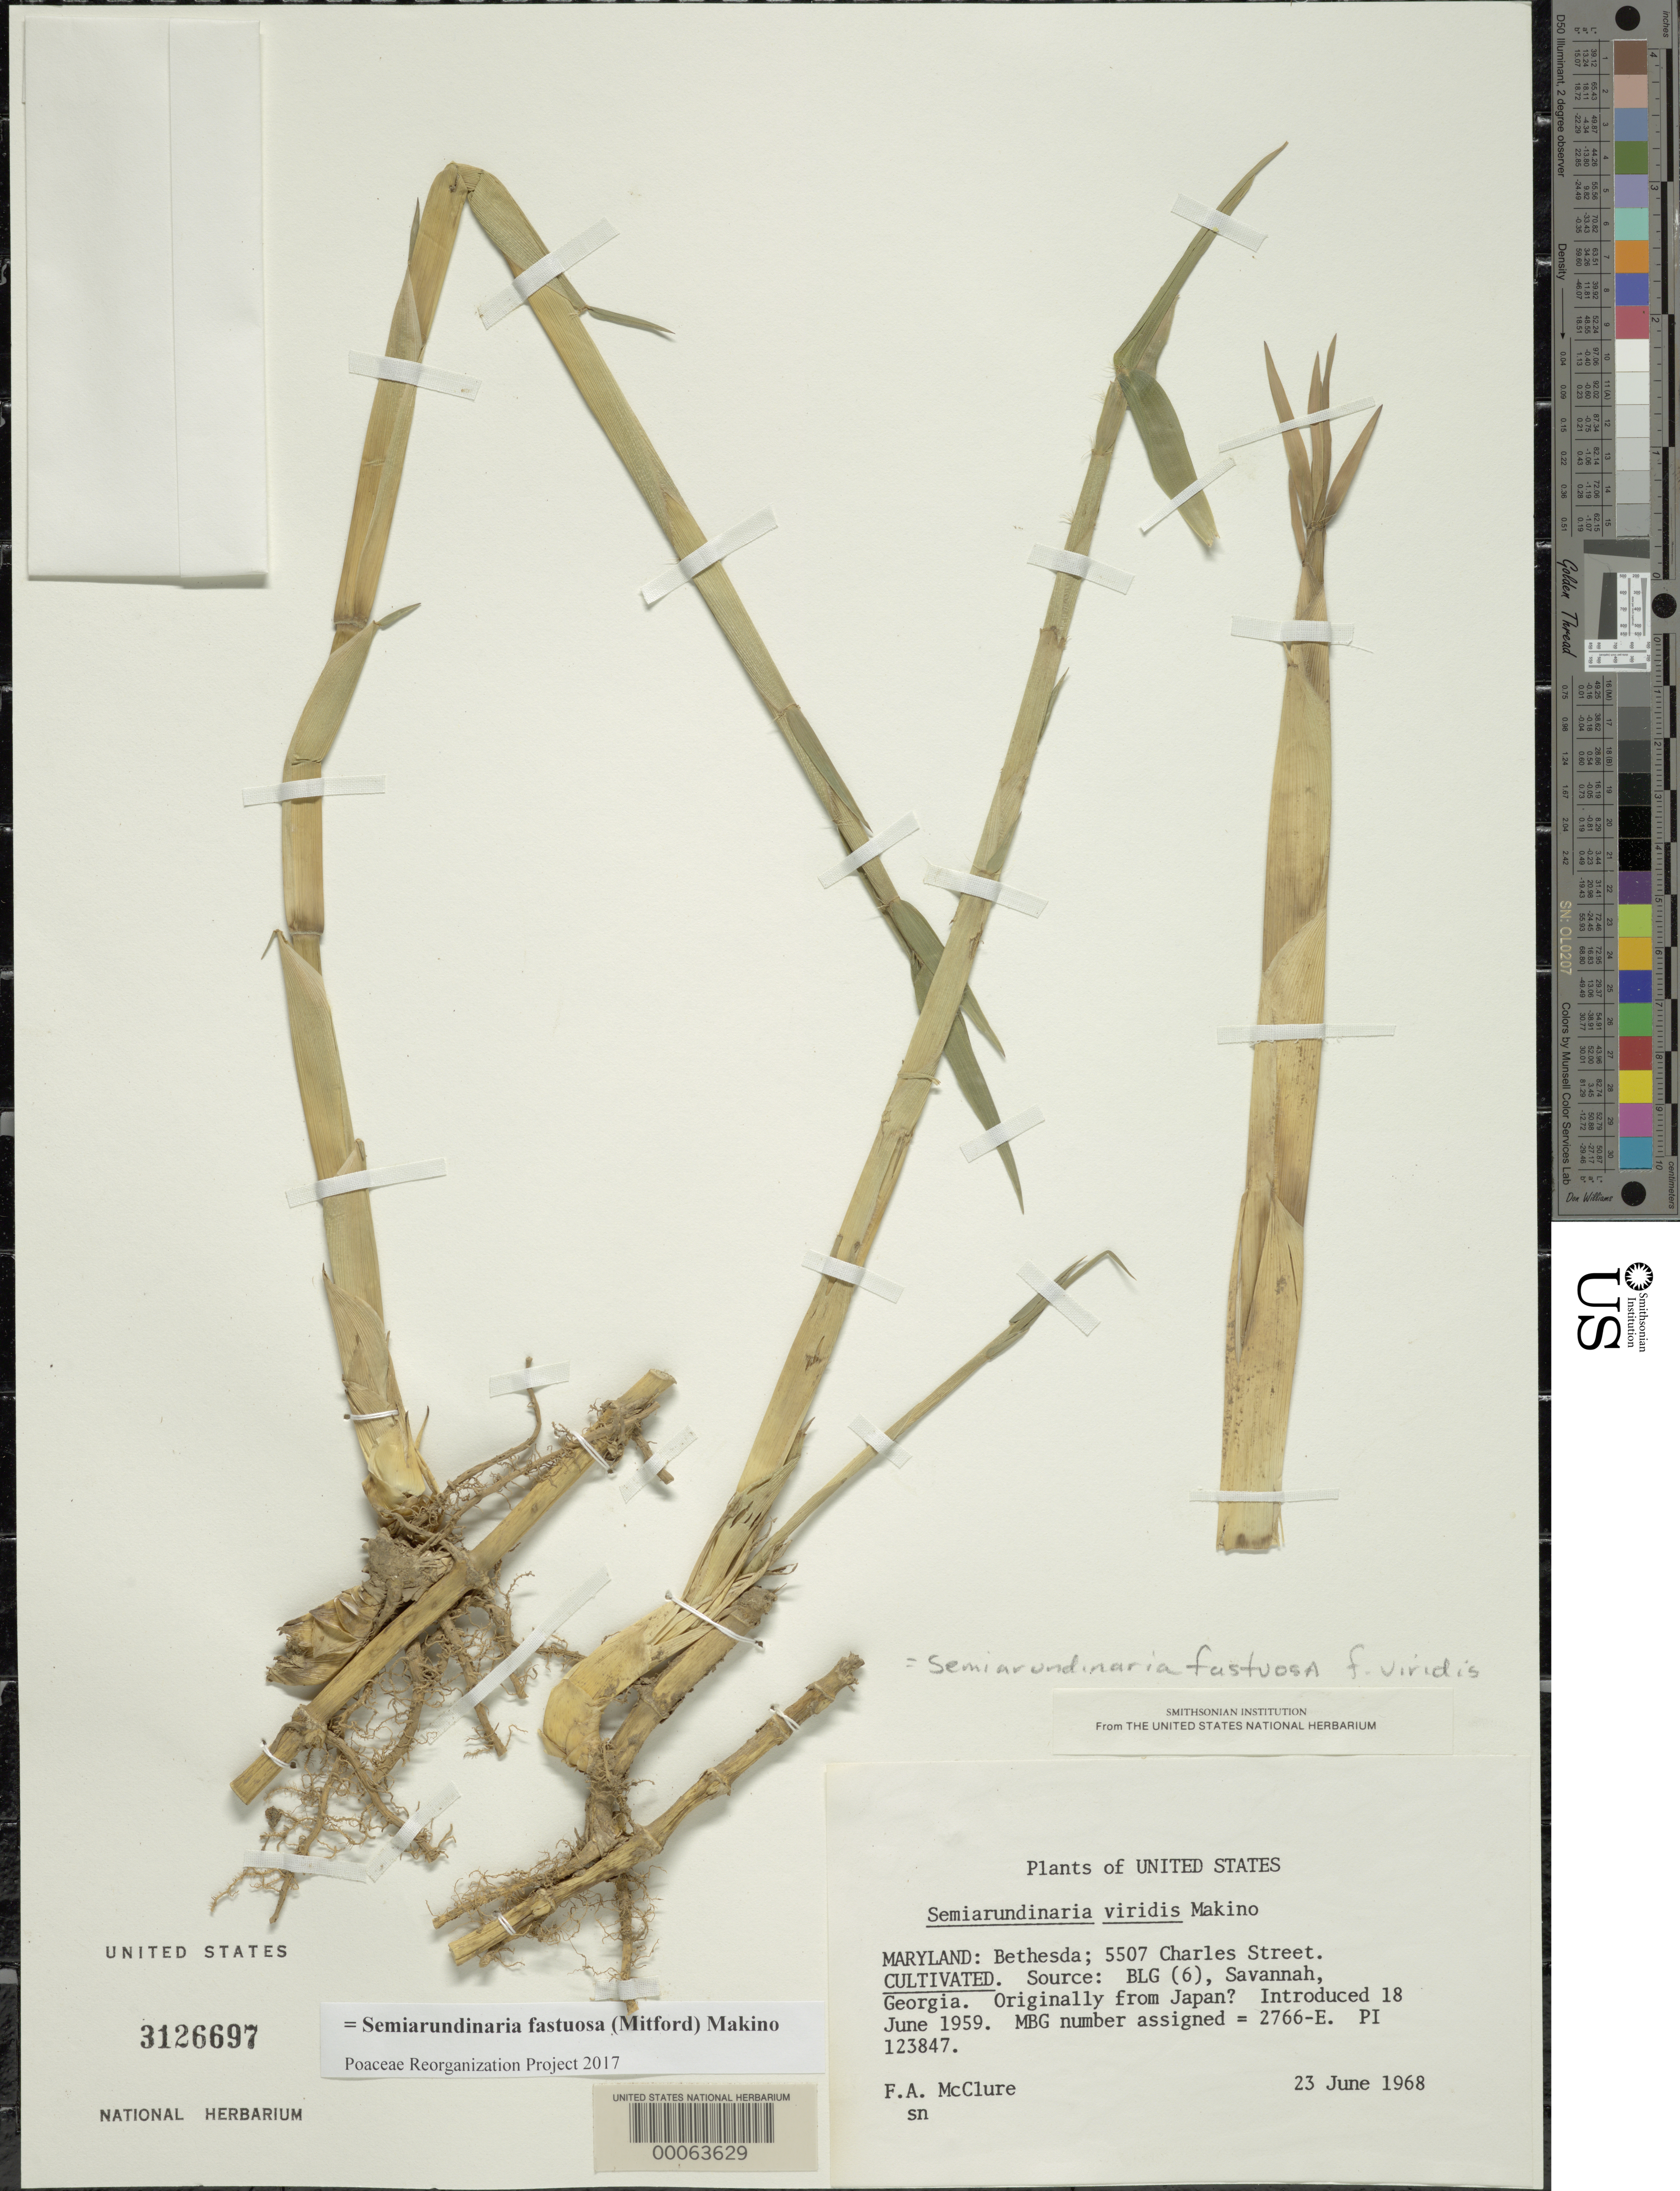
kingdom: Plantae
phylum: Tracheophyta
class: Liliopsida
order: Poales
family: Poaceae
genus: Semiarundinaria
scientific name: Semiarundinaria fastuosa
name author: Makino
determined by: Poaceae Reorganization Project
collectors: F. A. McClure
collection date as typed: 23 Jun 1968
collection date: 1968-06-23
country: United States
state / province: Maryland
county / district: Montgomery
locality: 5507 Charles Street, Bethesda (McClure's garden)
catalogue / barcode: US 3126697